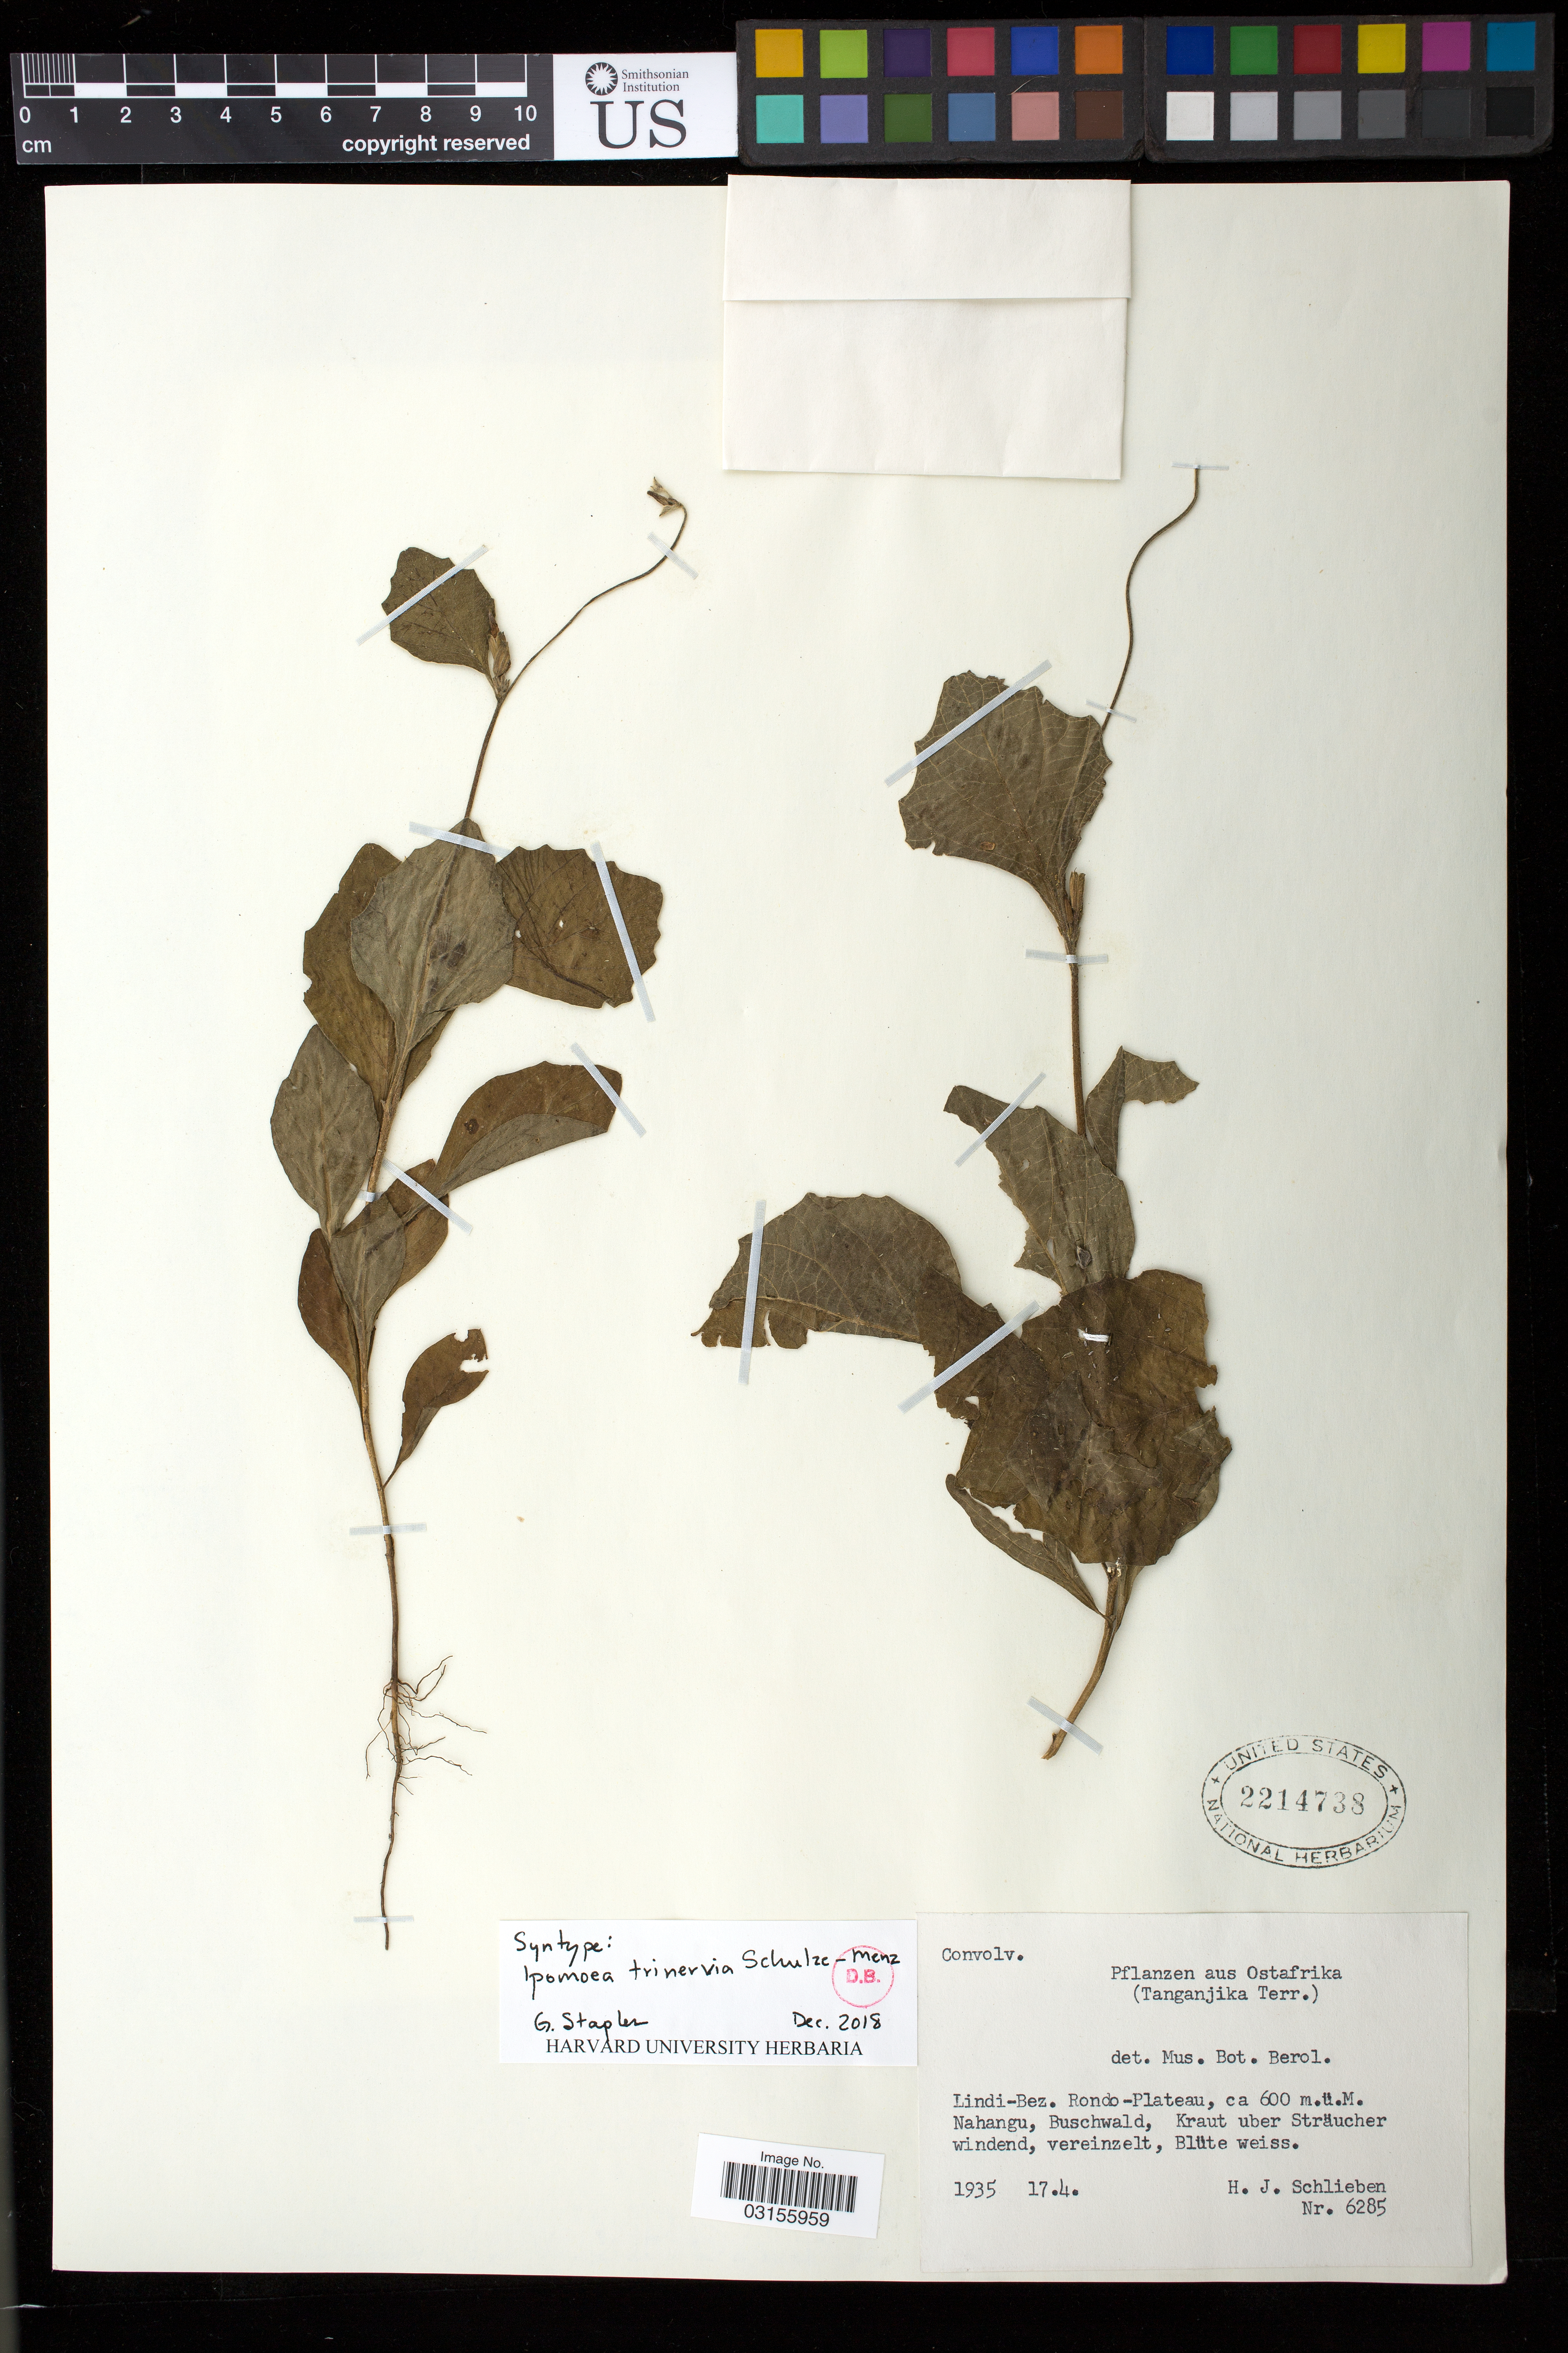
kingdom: Plantae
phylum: Tracheophyta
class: Magnoliopsida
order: Solanales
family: Convolvulaceae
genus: Ipomoea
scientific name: Ipomoea trinervia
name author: Schulze-Menz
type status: Syntype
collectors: H. J. Schlieben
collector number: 6285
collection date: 1935-04-17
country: Tanzania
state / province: Lindi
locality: Ostafrika (Tanganjika Terr.). Lindi-Bez. Rondo Plateau, Nahangu, Buschwald, Kraut uber Sträucher windend, vereinzelt, Blüte weiss.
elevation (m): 600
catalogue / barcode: US 2214738